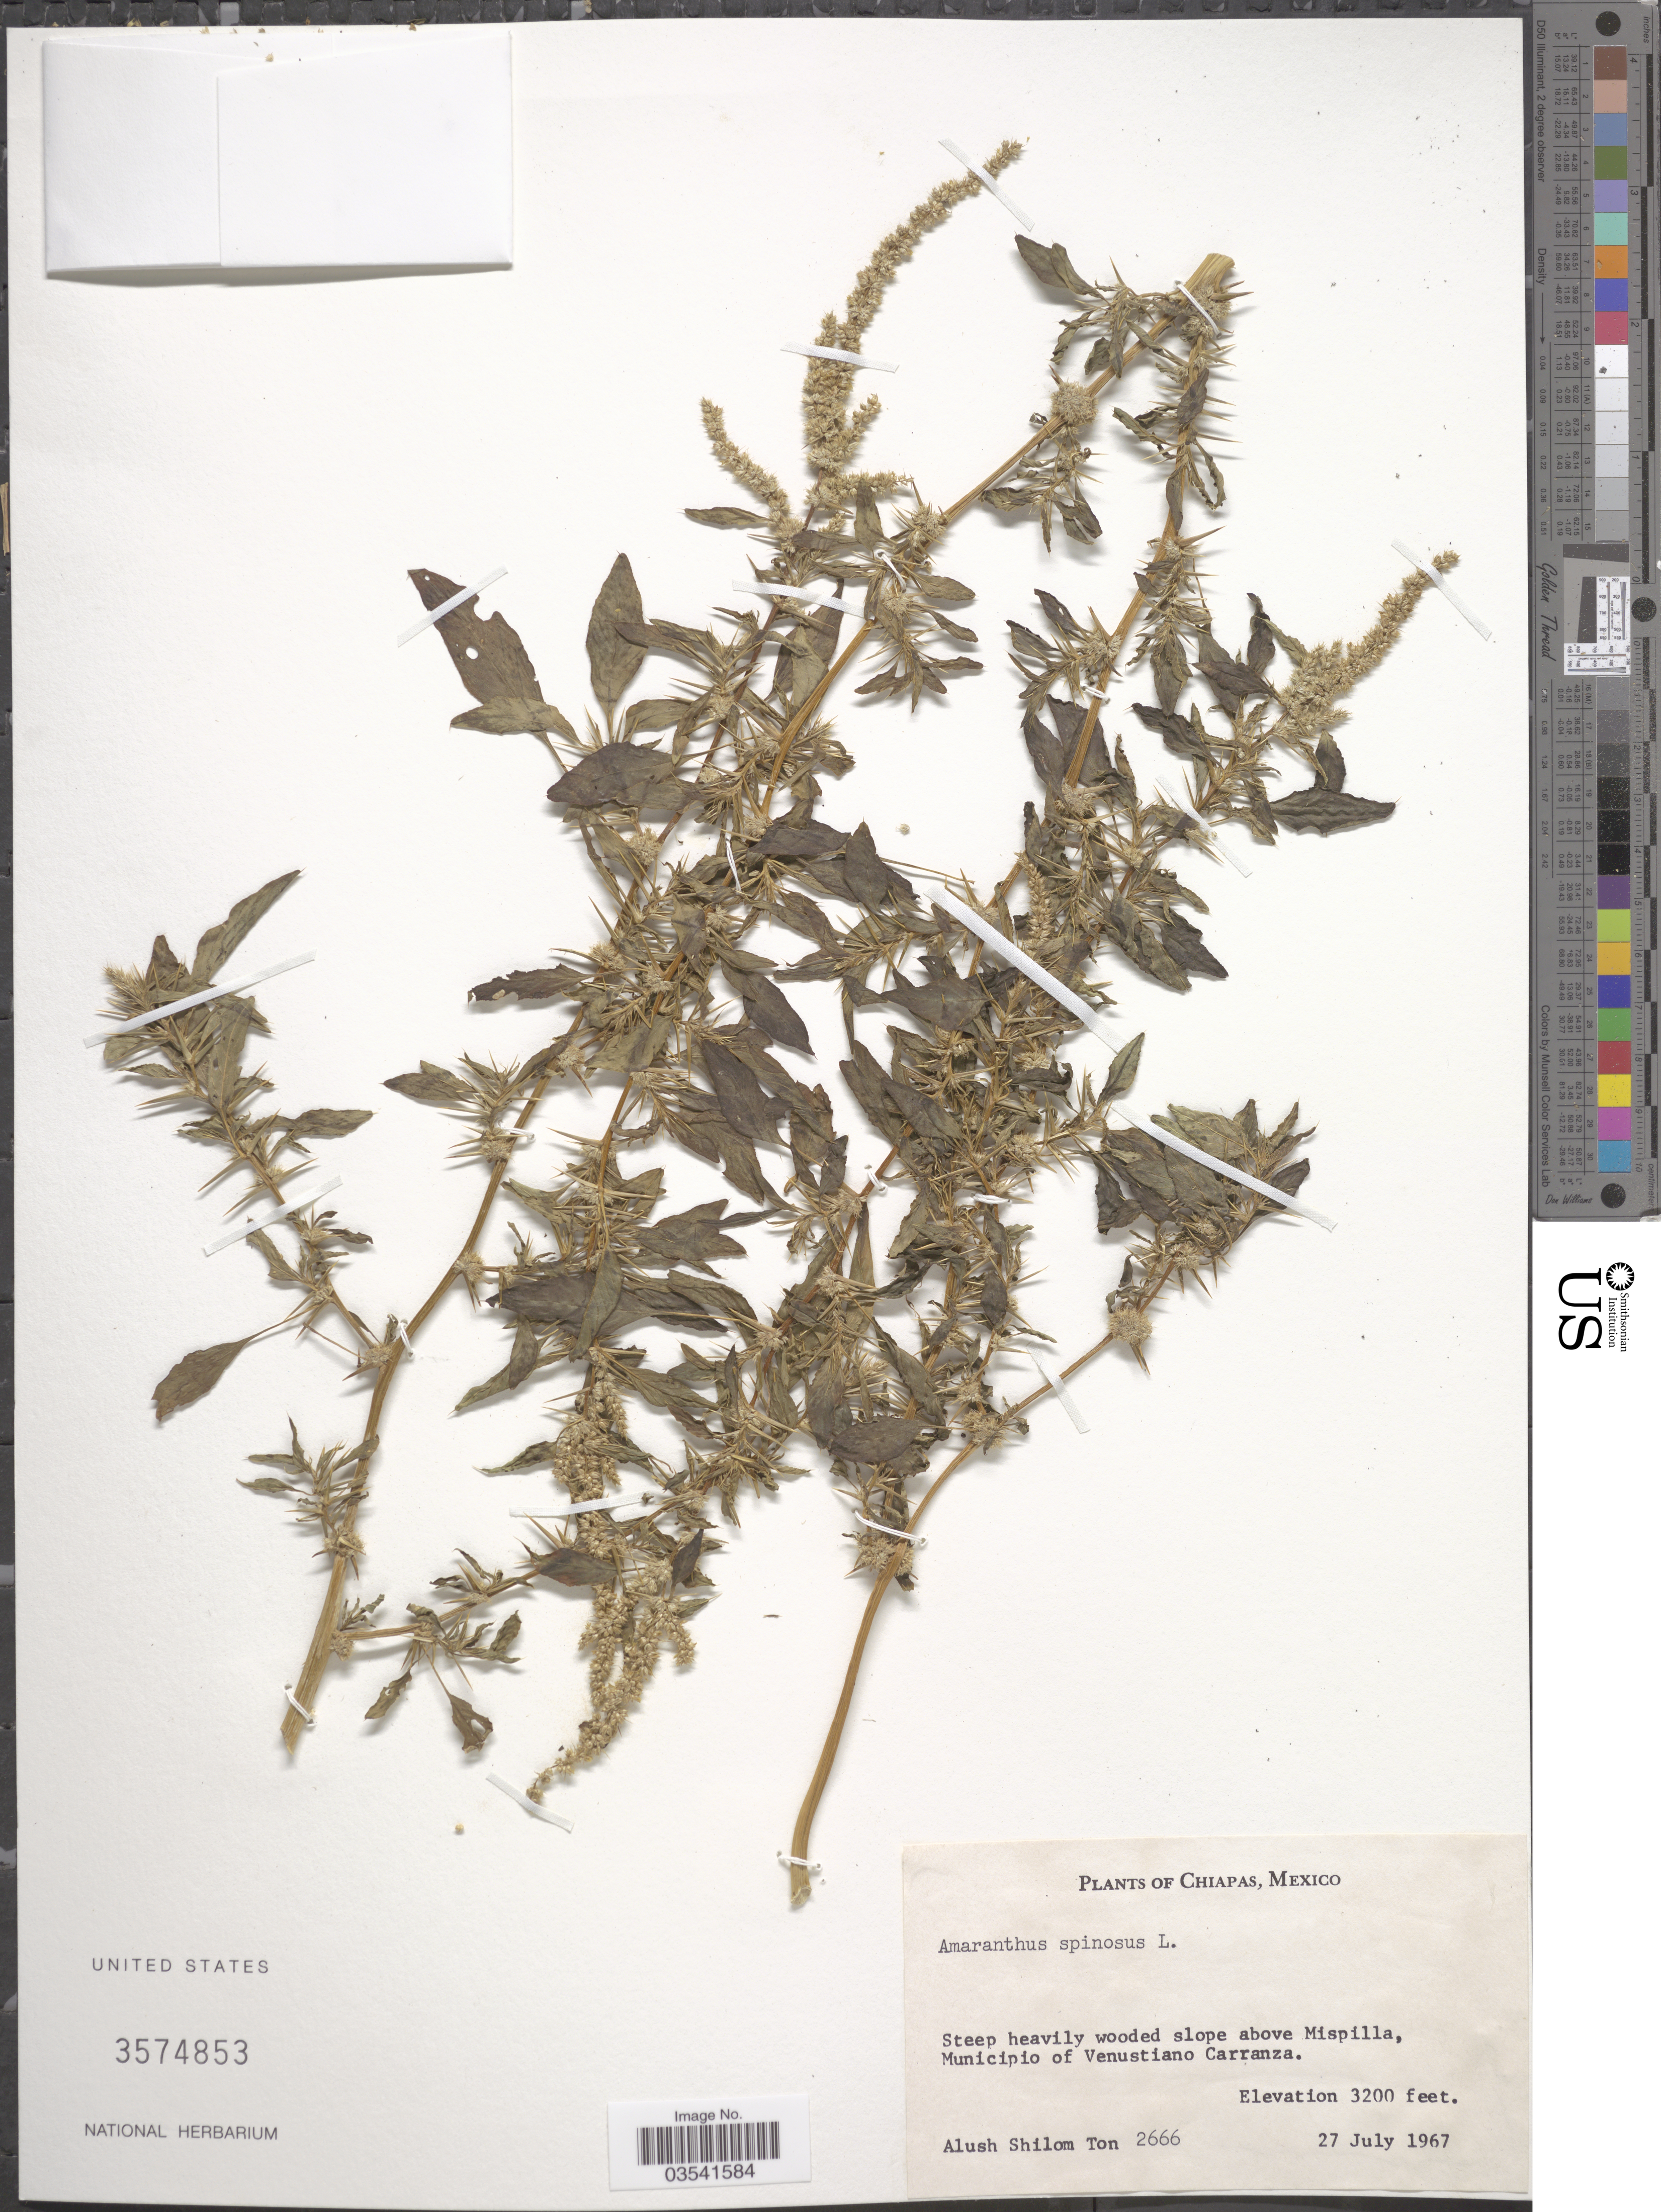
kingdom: Plantae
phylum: Tracheophyta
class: Magnoliopsida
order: Caryophyllales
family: Amaranthaceae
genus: Amaranthus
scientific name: Amaranthus spinosus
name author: L.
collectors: A. M. Ton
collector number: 2666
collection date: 1967-07-27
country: Mexico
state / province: Chiapas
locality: Above Mispilla, Municipio of Venustiano Carranza.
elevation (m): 975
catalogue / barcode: US 3574853